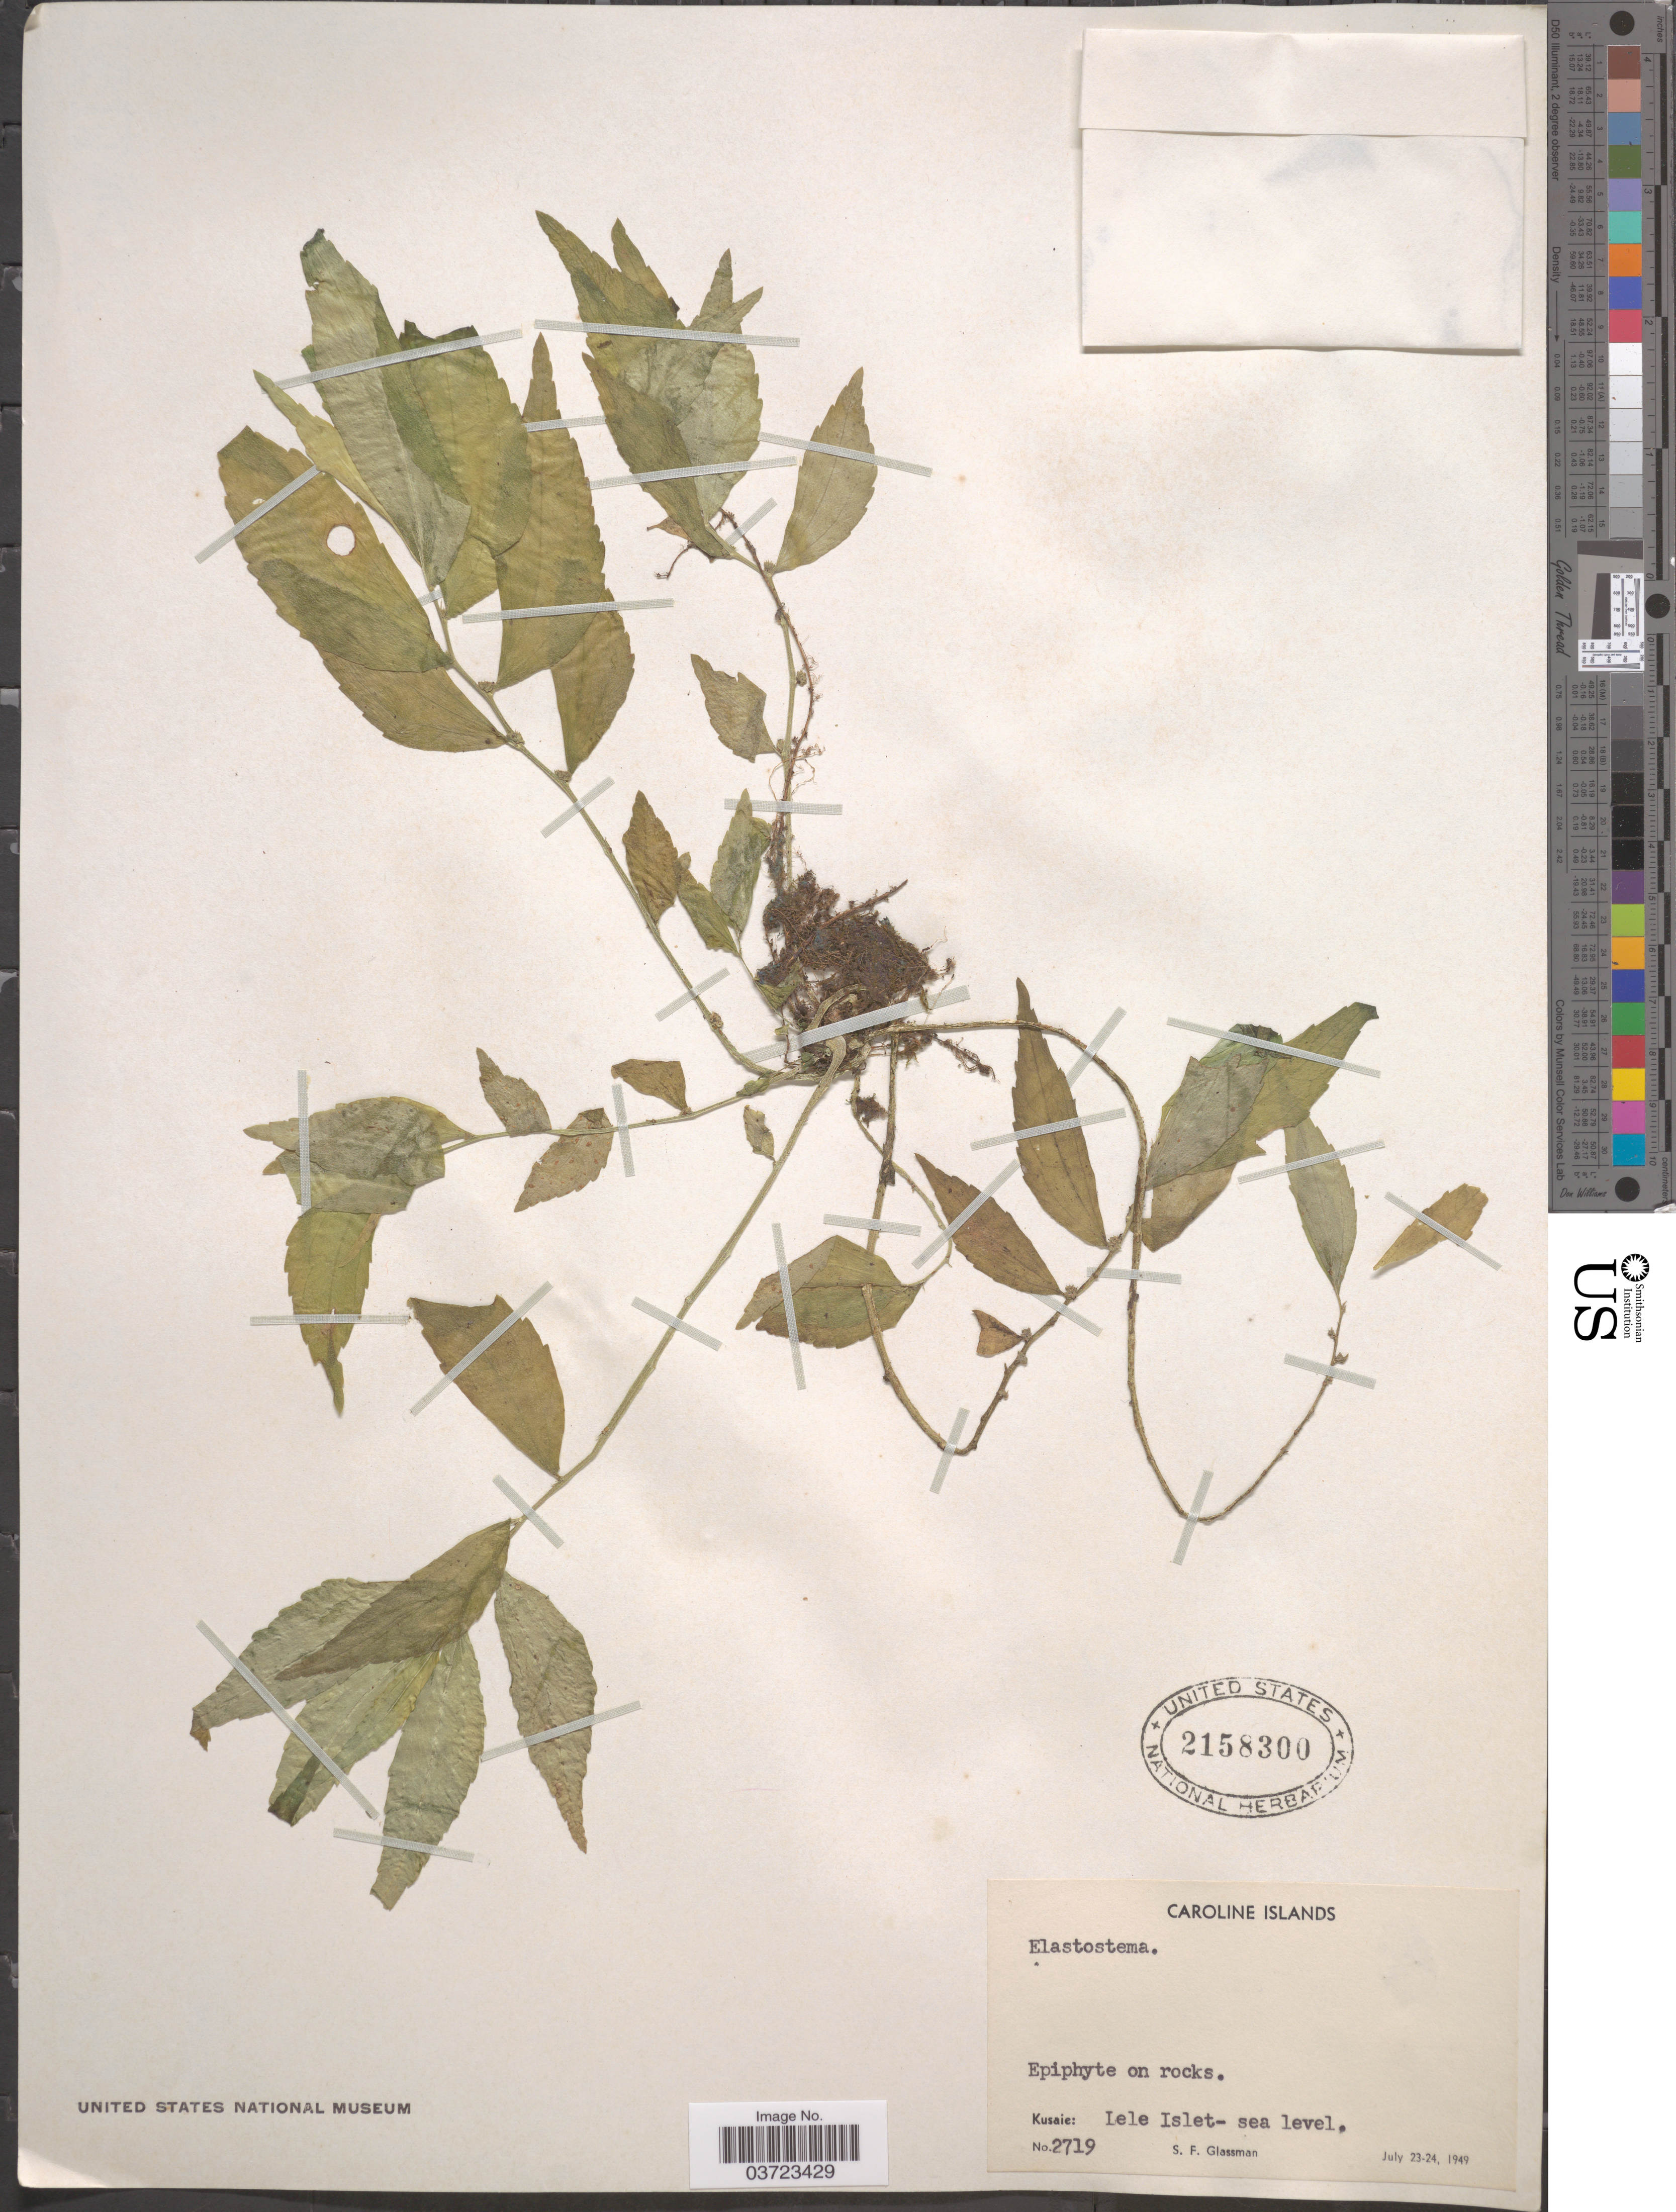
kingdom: Plantae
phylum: Tracheophyta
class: Magnoliopsida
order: Rosales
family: Urticaceae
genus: Elatostema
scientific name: Elatostema sp.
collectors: S. F. Glassman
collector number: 2719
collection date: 1949-07-23/1949-07-24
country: Micronesia, Federated States of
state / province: Kosrae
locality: Caroline Islands. Kusaie: Lele Islet.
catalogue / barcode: US 2158300